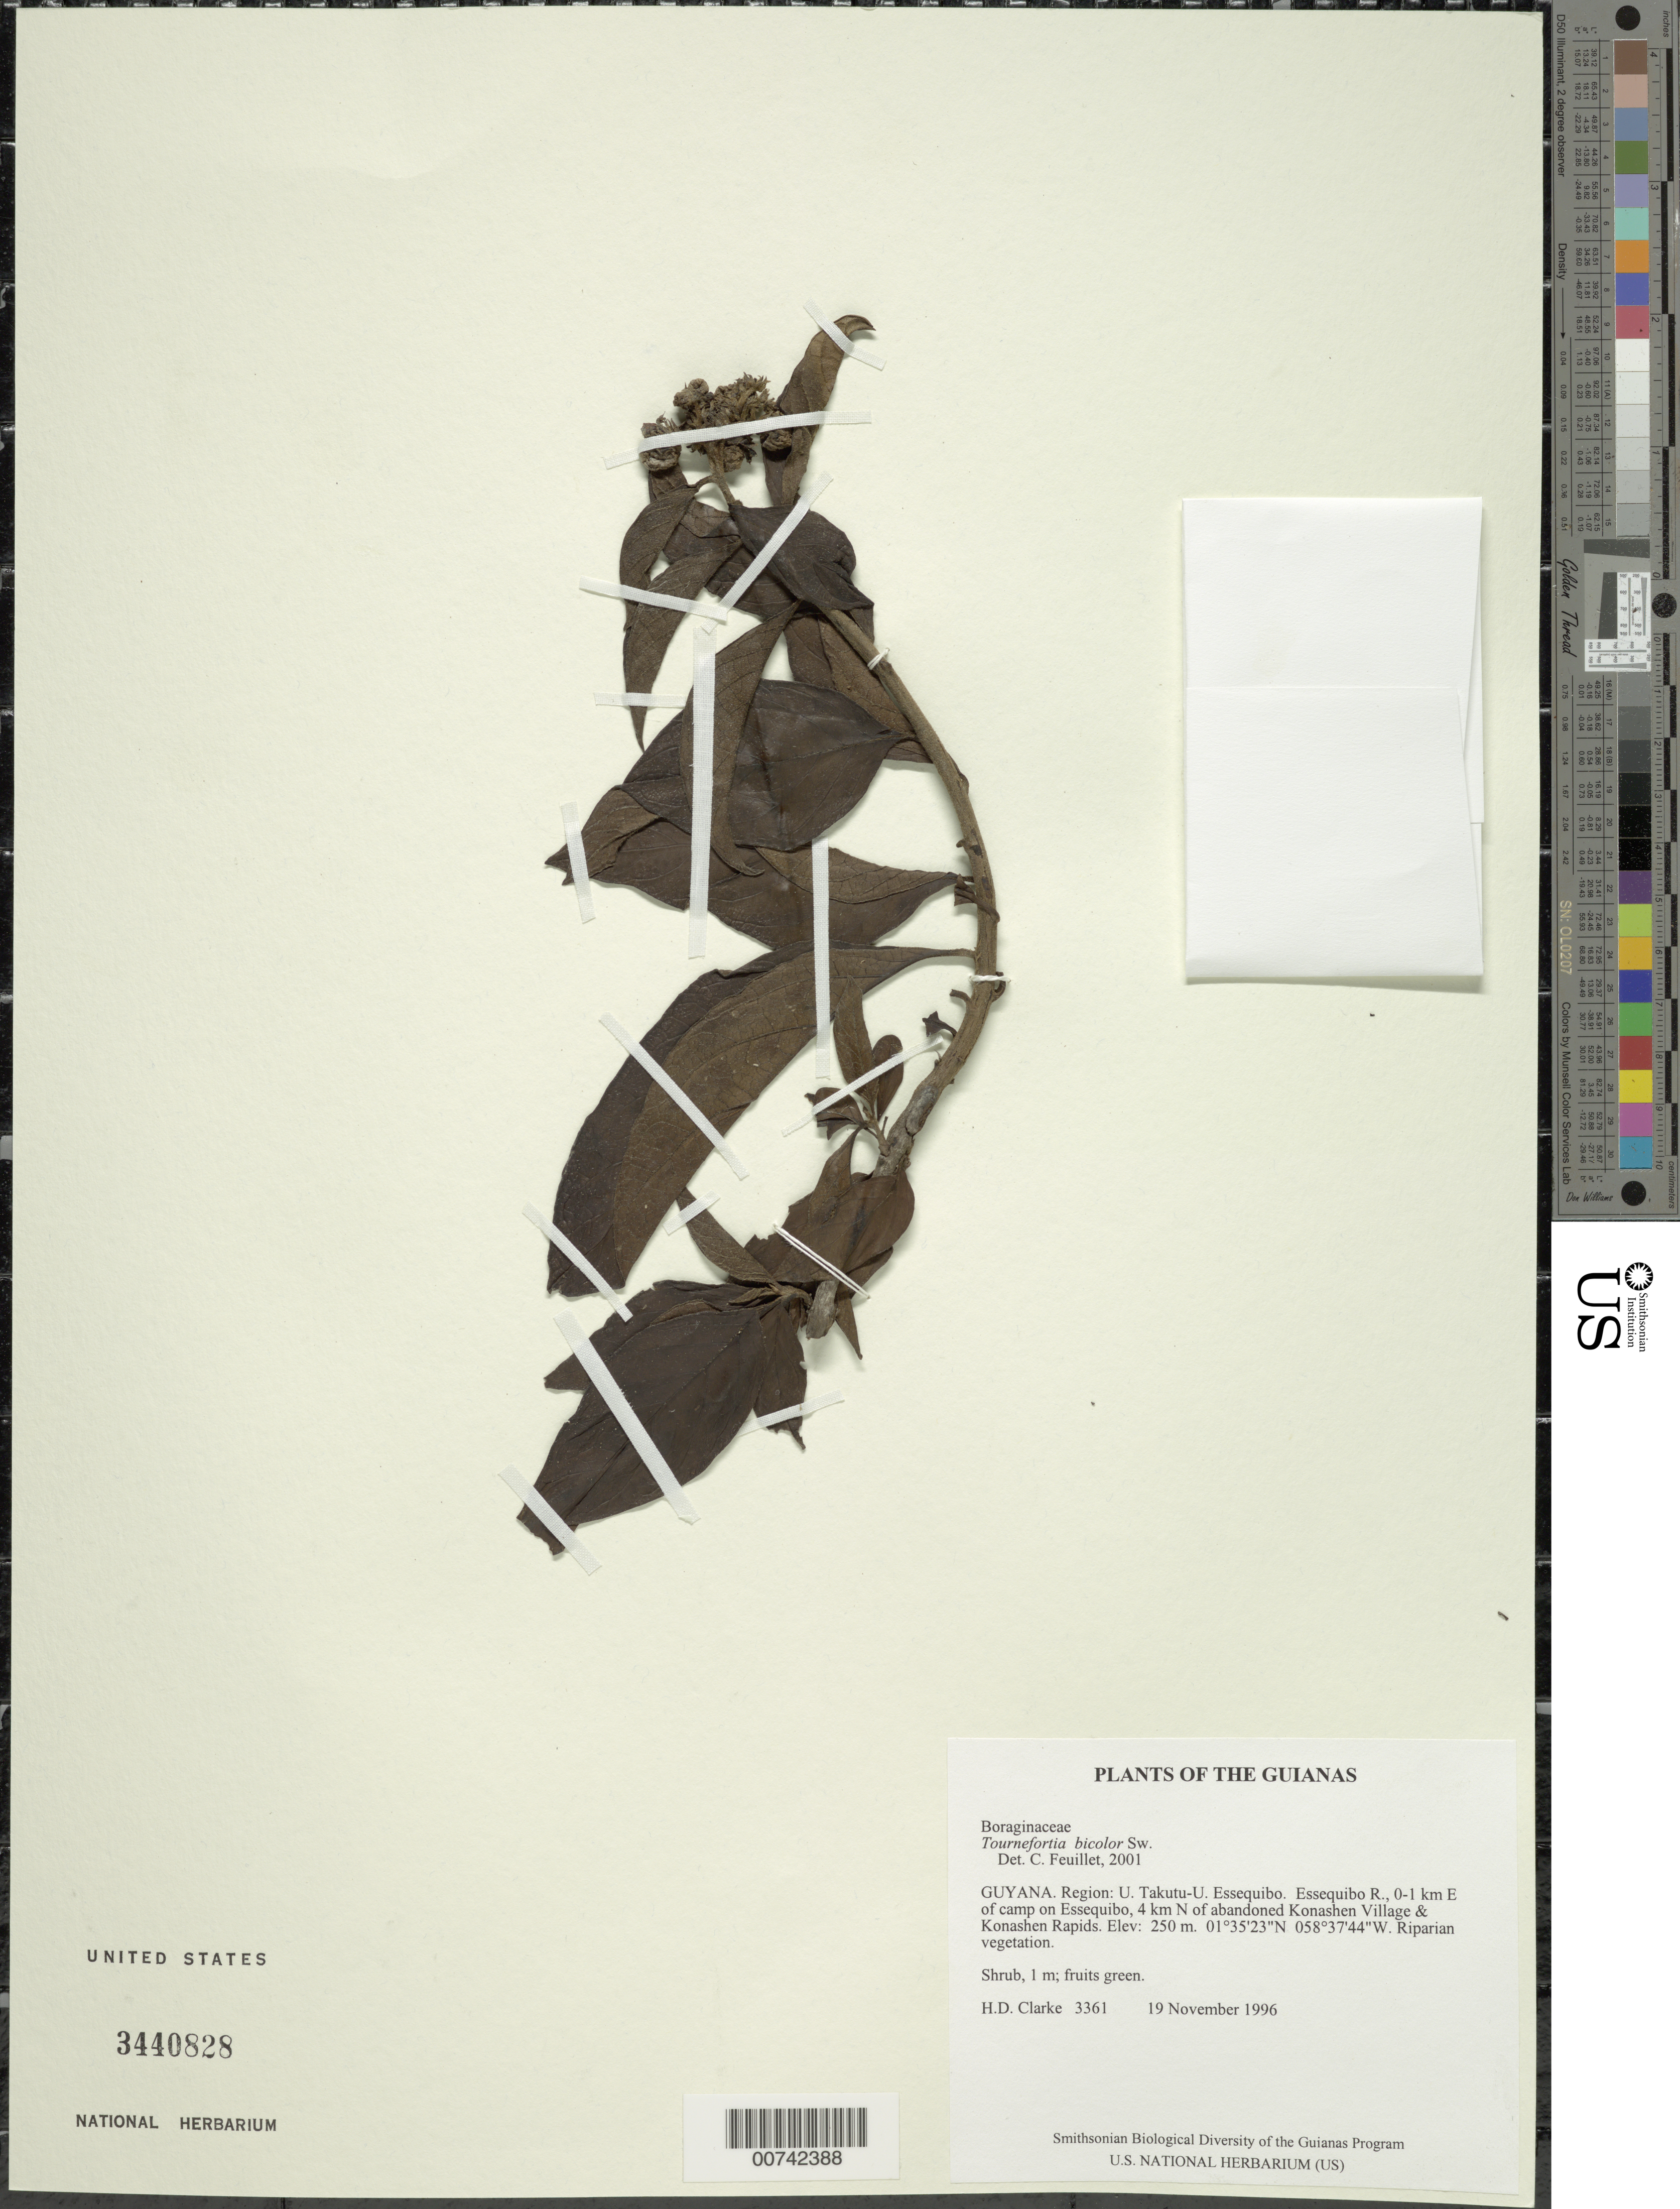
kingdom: Plantae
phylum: Tracheophyta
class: Magnoliopsida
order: Boraginales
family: Heliotropiaceae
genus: Tournefortia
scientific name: Tournefortia bicolor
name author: Sw.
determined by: Feuillet, C.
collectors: H. D. Clarke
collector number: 3361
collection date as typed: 19 November 1996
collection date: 1996-11-19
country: Guyana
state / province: U. Takutu-U. Essequibo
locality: Essequibo R., 0-1 km E of camp on Essequibo, 4 km N of abandoned Konashen Village & Konashen Rapids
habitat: Riparian vegetation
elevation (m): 250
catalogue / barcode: US 3440828